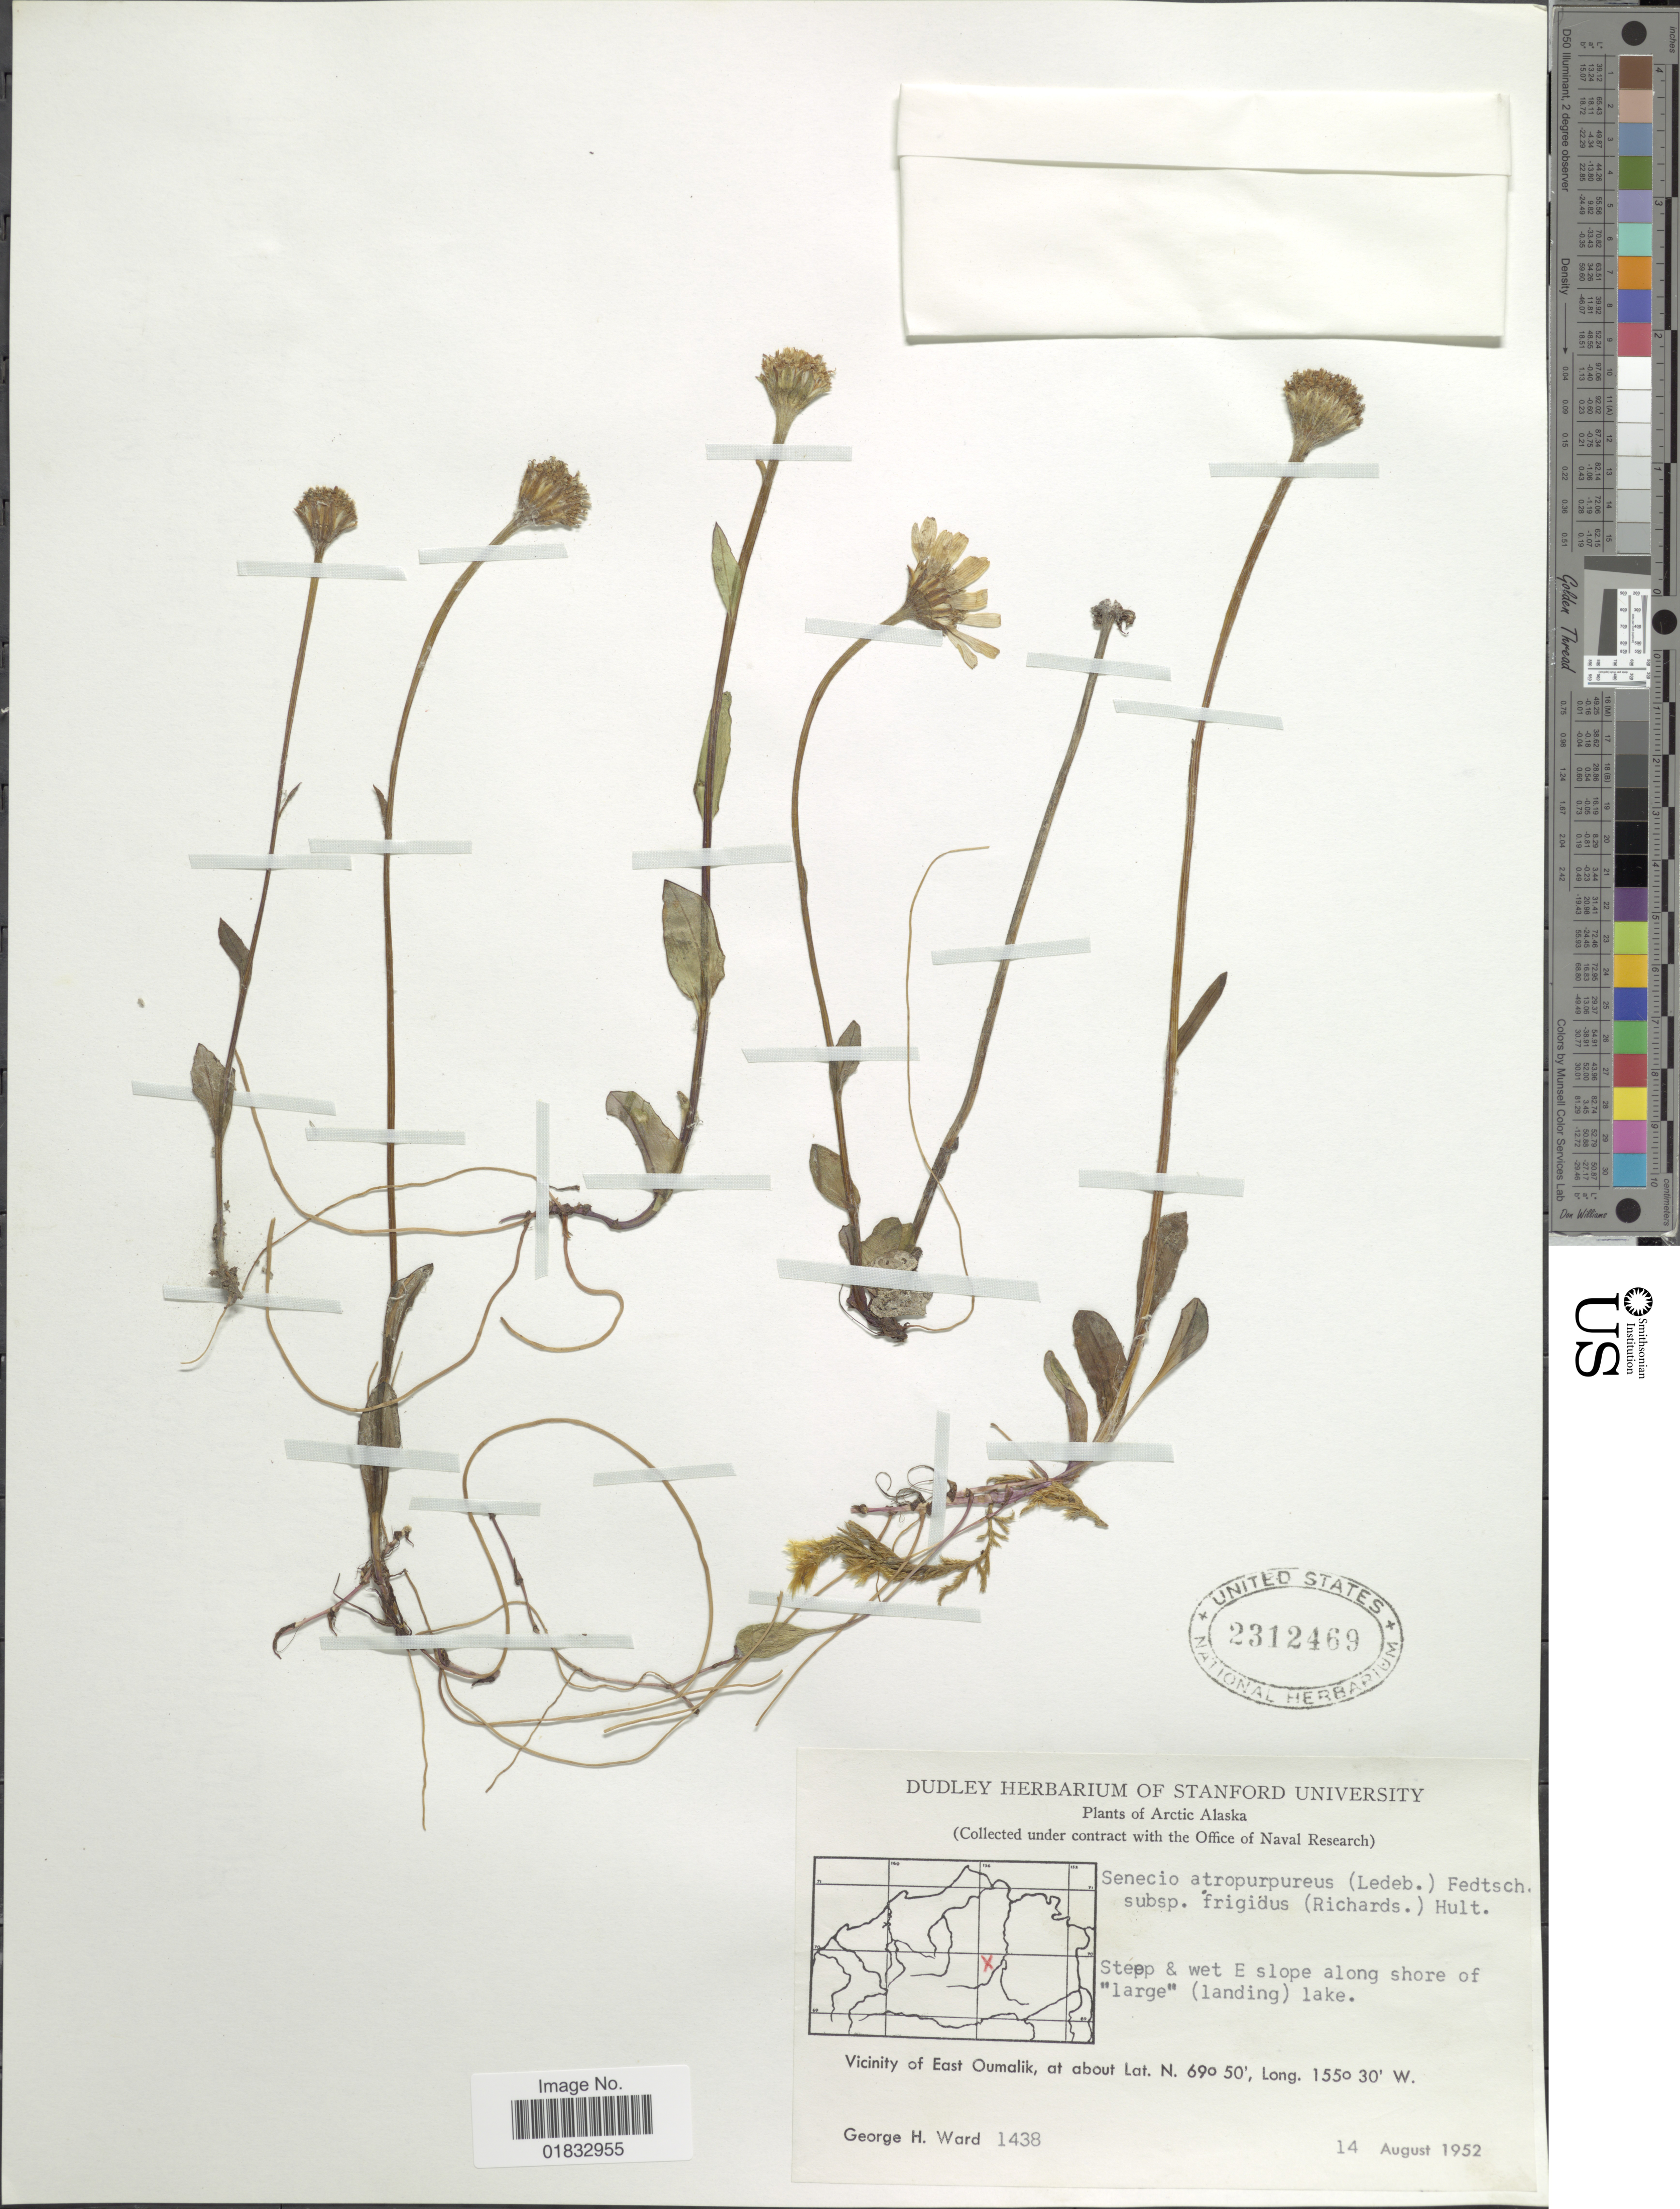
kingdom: Plantae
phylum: Tracheophyta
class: Magnoliopsida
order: Asterales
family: Asteraceae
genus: Tephroseris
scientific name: Tephroseris frigida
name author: (Richardson) Holub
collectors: G. H. Ward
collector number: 1438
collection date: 1952-08-14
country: United States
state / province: Alaska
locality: Arctic Alaska, Steep & wet E slope along shore of 'large' (landing) lake, Vicinity of East Oumalik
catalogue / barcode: US 2312469